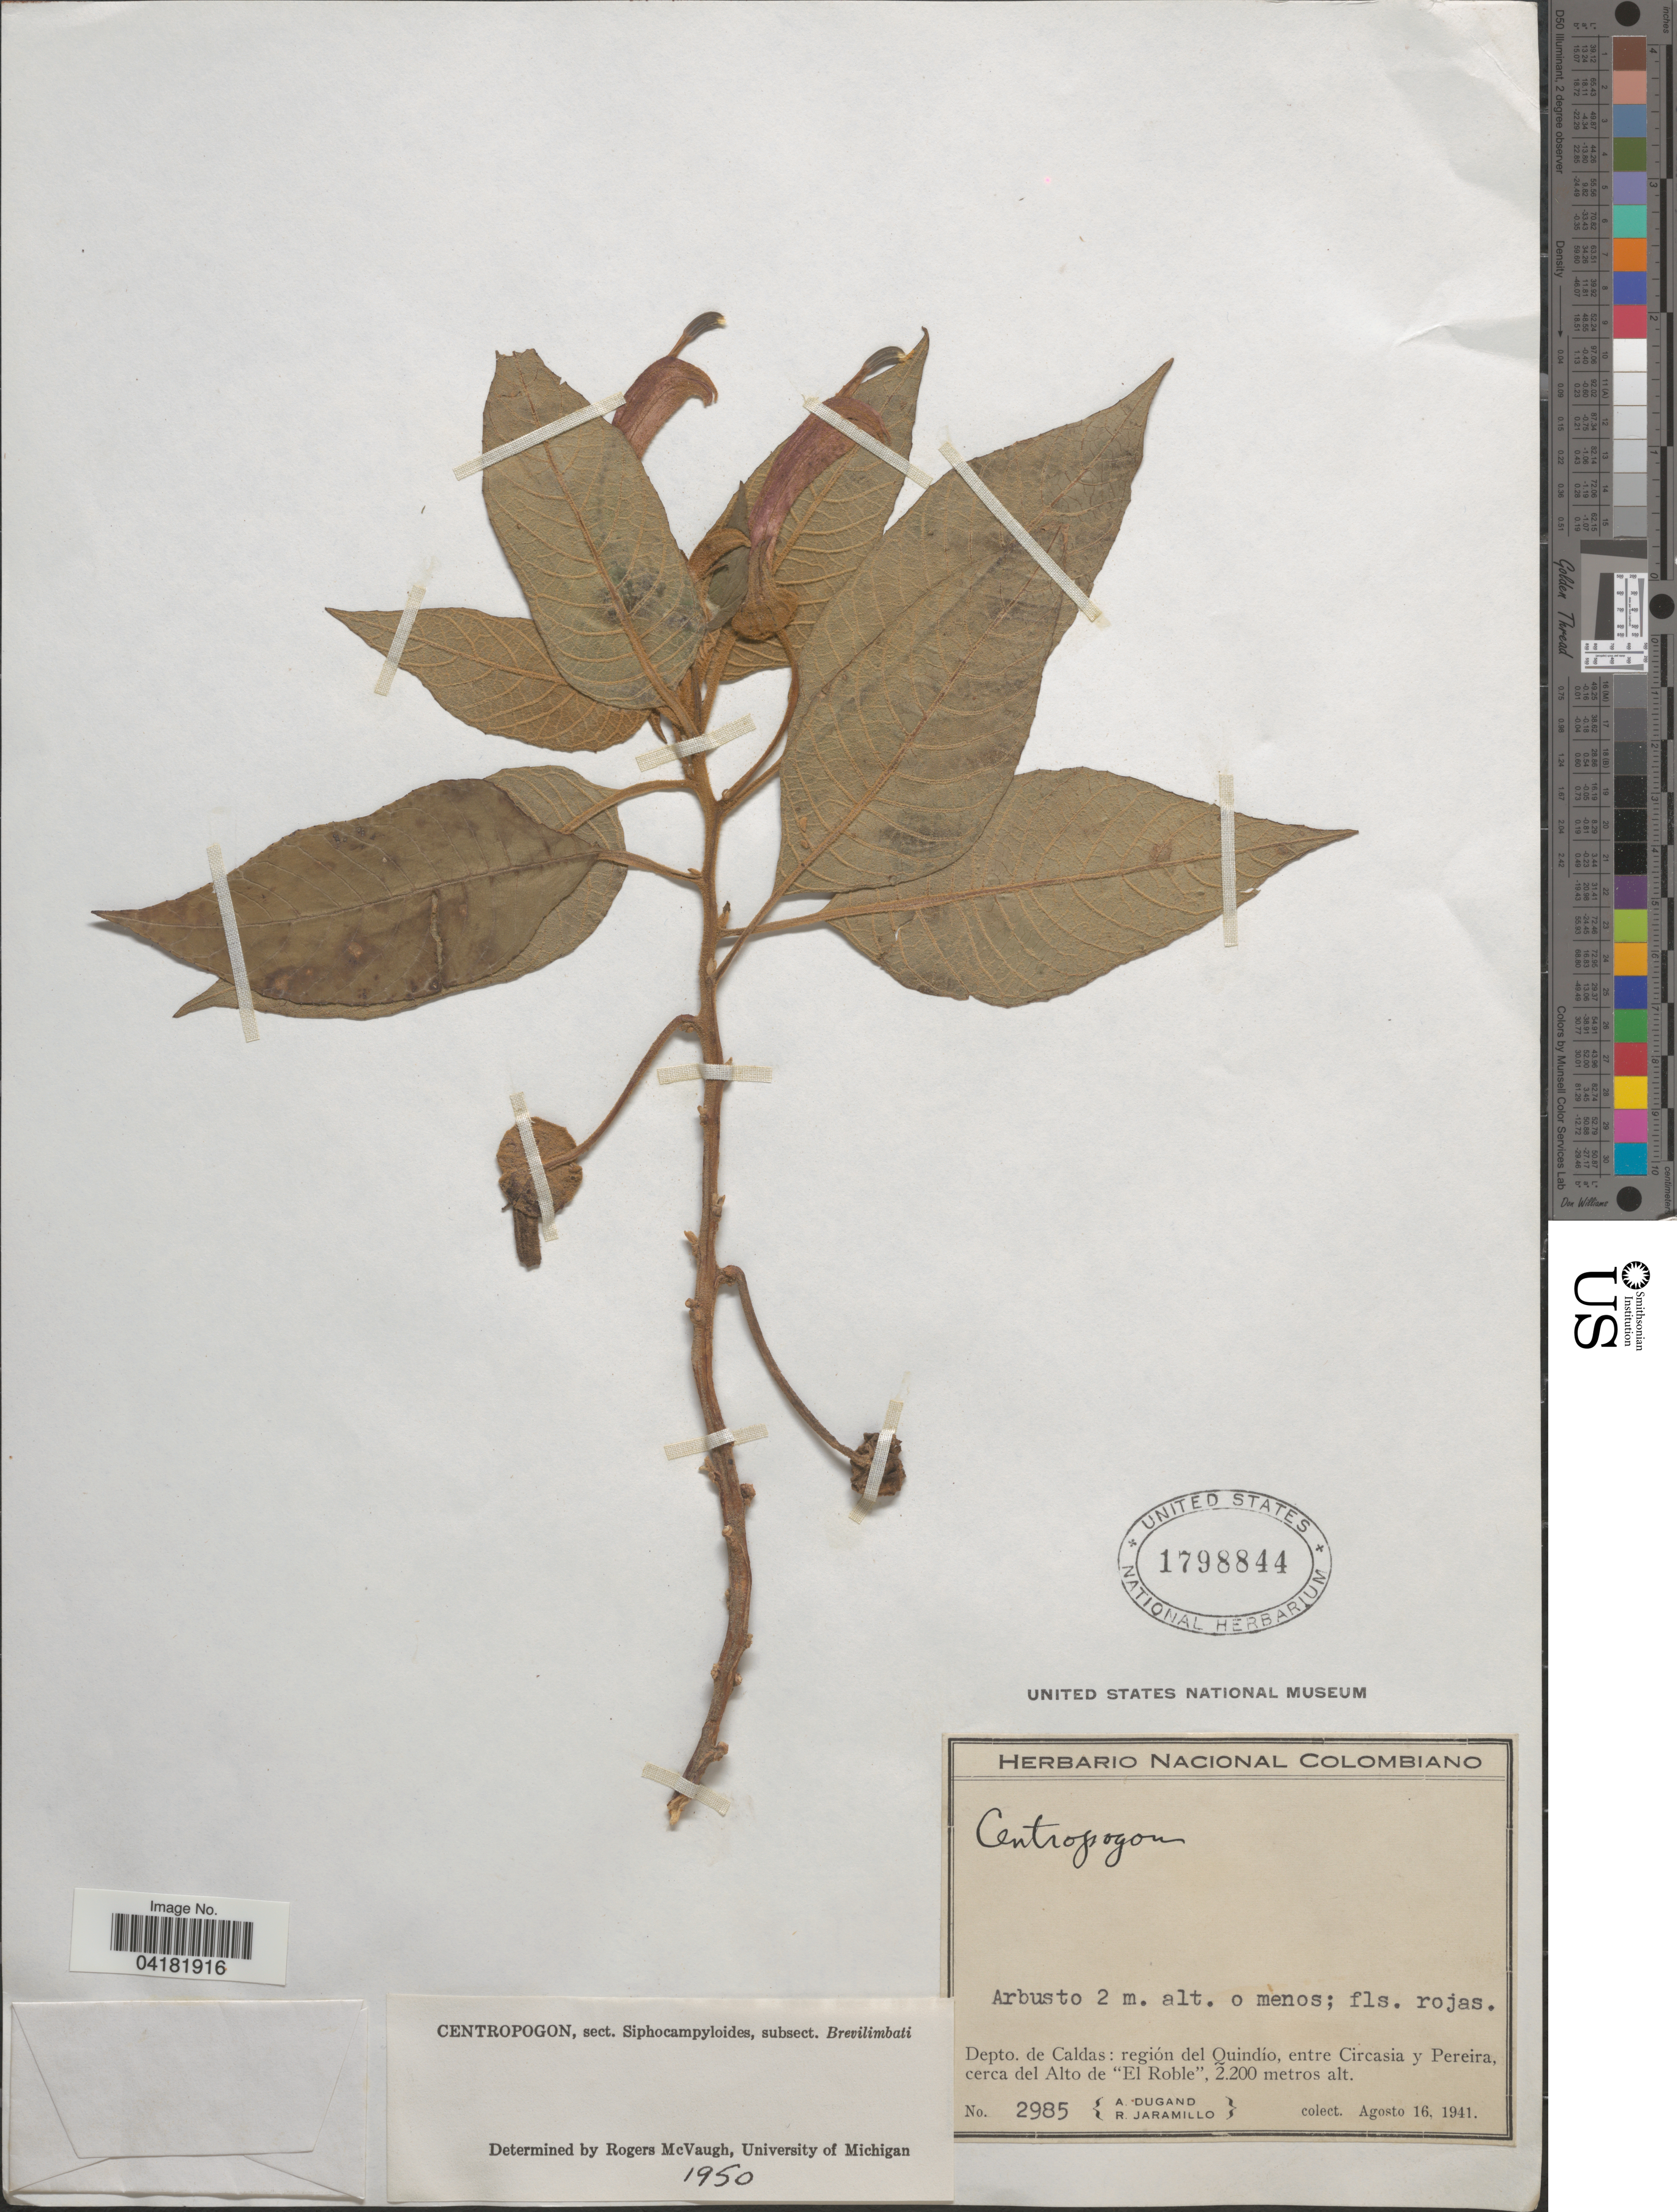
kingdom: Plantae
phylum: Tracheophyta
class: Magnoliopsida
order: Asterales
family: Campanulaceae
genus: Centropogon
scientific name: Centropogon sp.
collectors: A. Dugand & R. Jaramillo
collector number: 2985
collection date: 1941-08-16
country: Colombia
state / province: Caldas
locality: Colombiano. Depto. de Caldas : región del Quindío, entre Circasia y Pereira, cerca del Alto de "El Roble".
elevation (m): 2200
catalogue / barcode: US 1798844